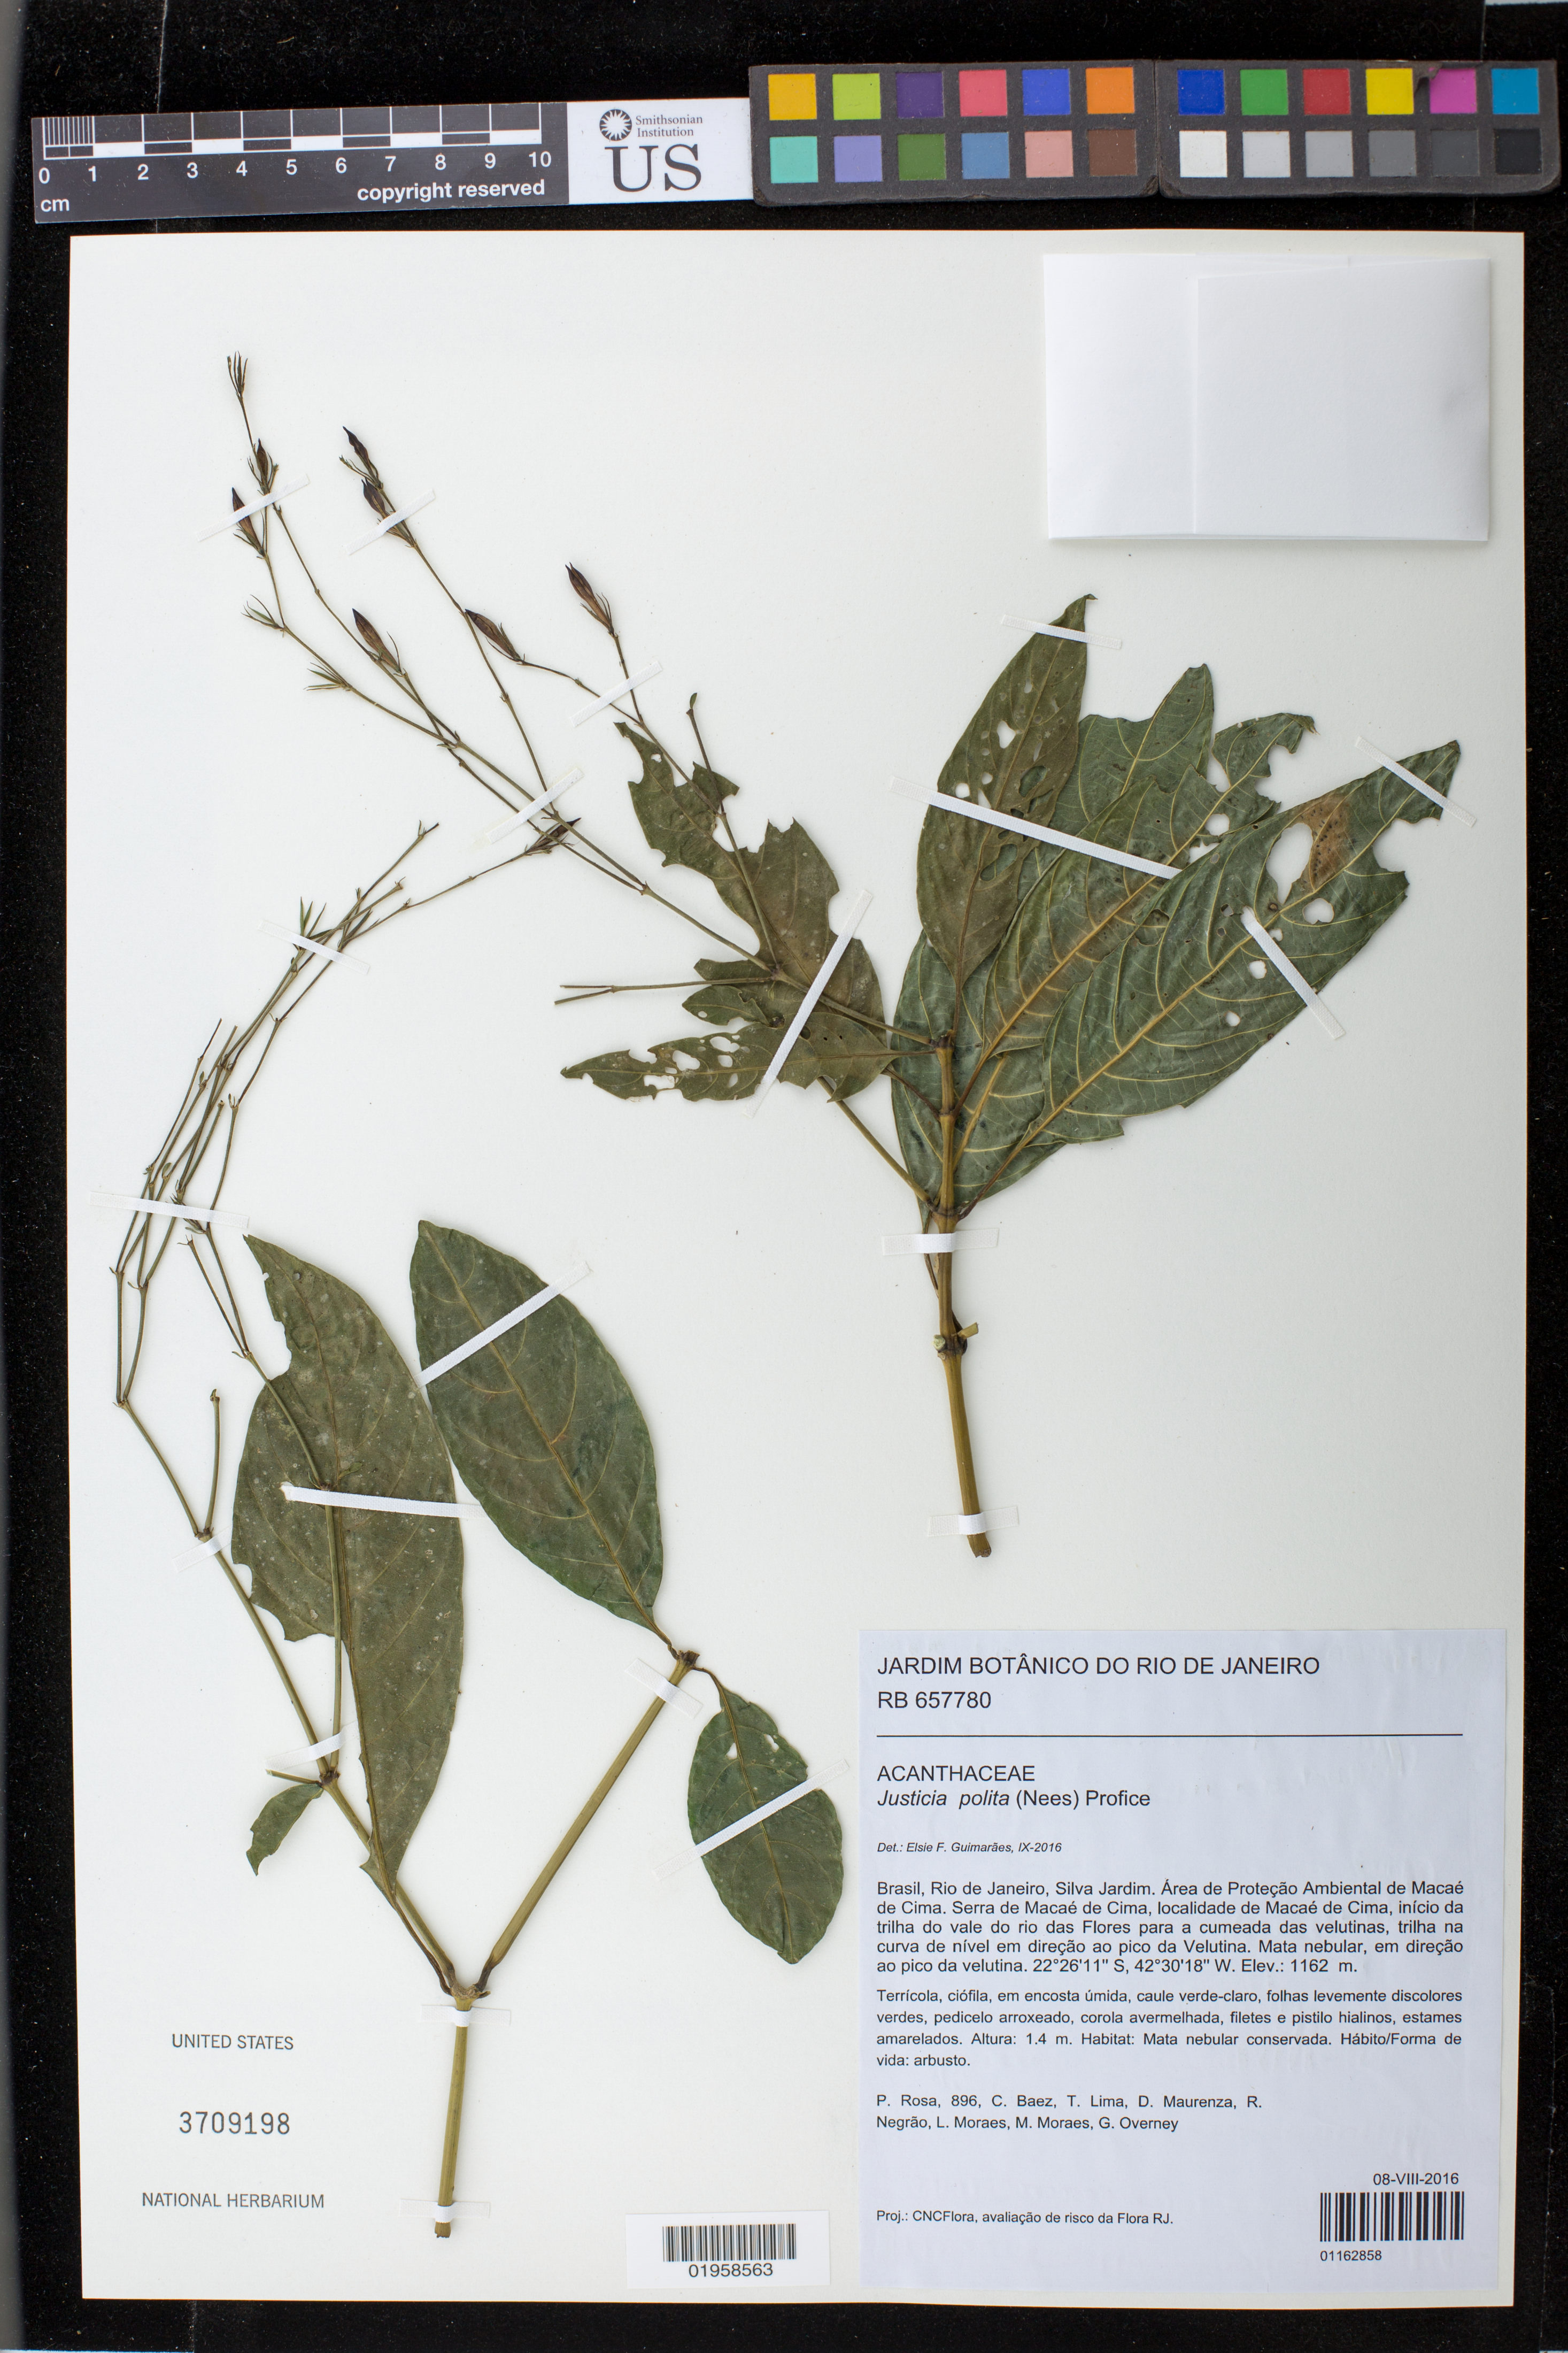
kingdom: Plantae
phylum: Tracheophyta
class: Magnoliopsida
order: Lamiales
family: Acanthaceae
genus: Justicia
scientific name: Justicia polita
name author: (Nees) Profice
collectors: P. Rosa, C. Baez, T. Lima, D. Maurenza, R. Negrão, L. Moraes, M. Moraes & G. Overney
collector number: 896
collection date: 2016-08-08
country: Brazil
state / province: Rio de Janeiro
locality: Silva Jardim. Area de Protecao Ambiental de Macae de Cima. Serra de Macae de Cima, localidade de Macae de Cima, inicio da trilha do vale do rio das Flores para a cumeada das veluntinas.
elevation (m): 1162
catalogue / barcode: US 3709198